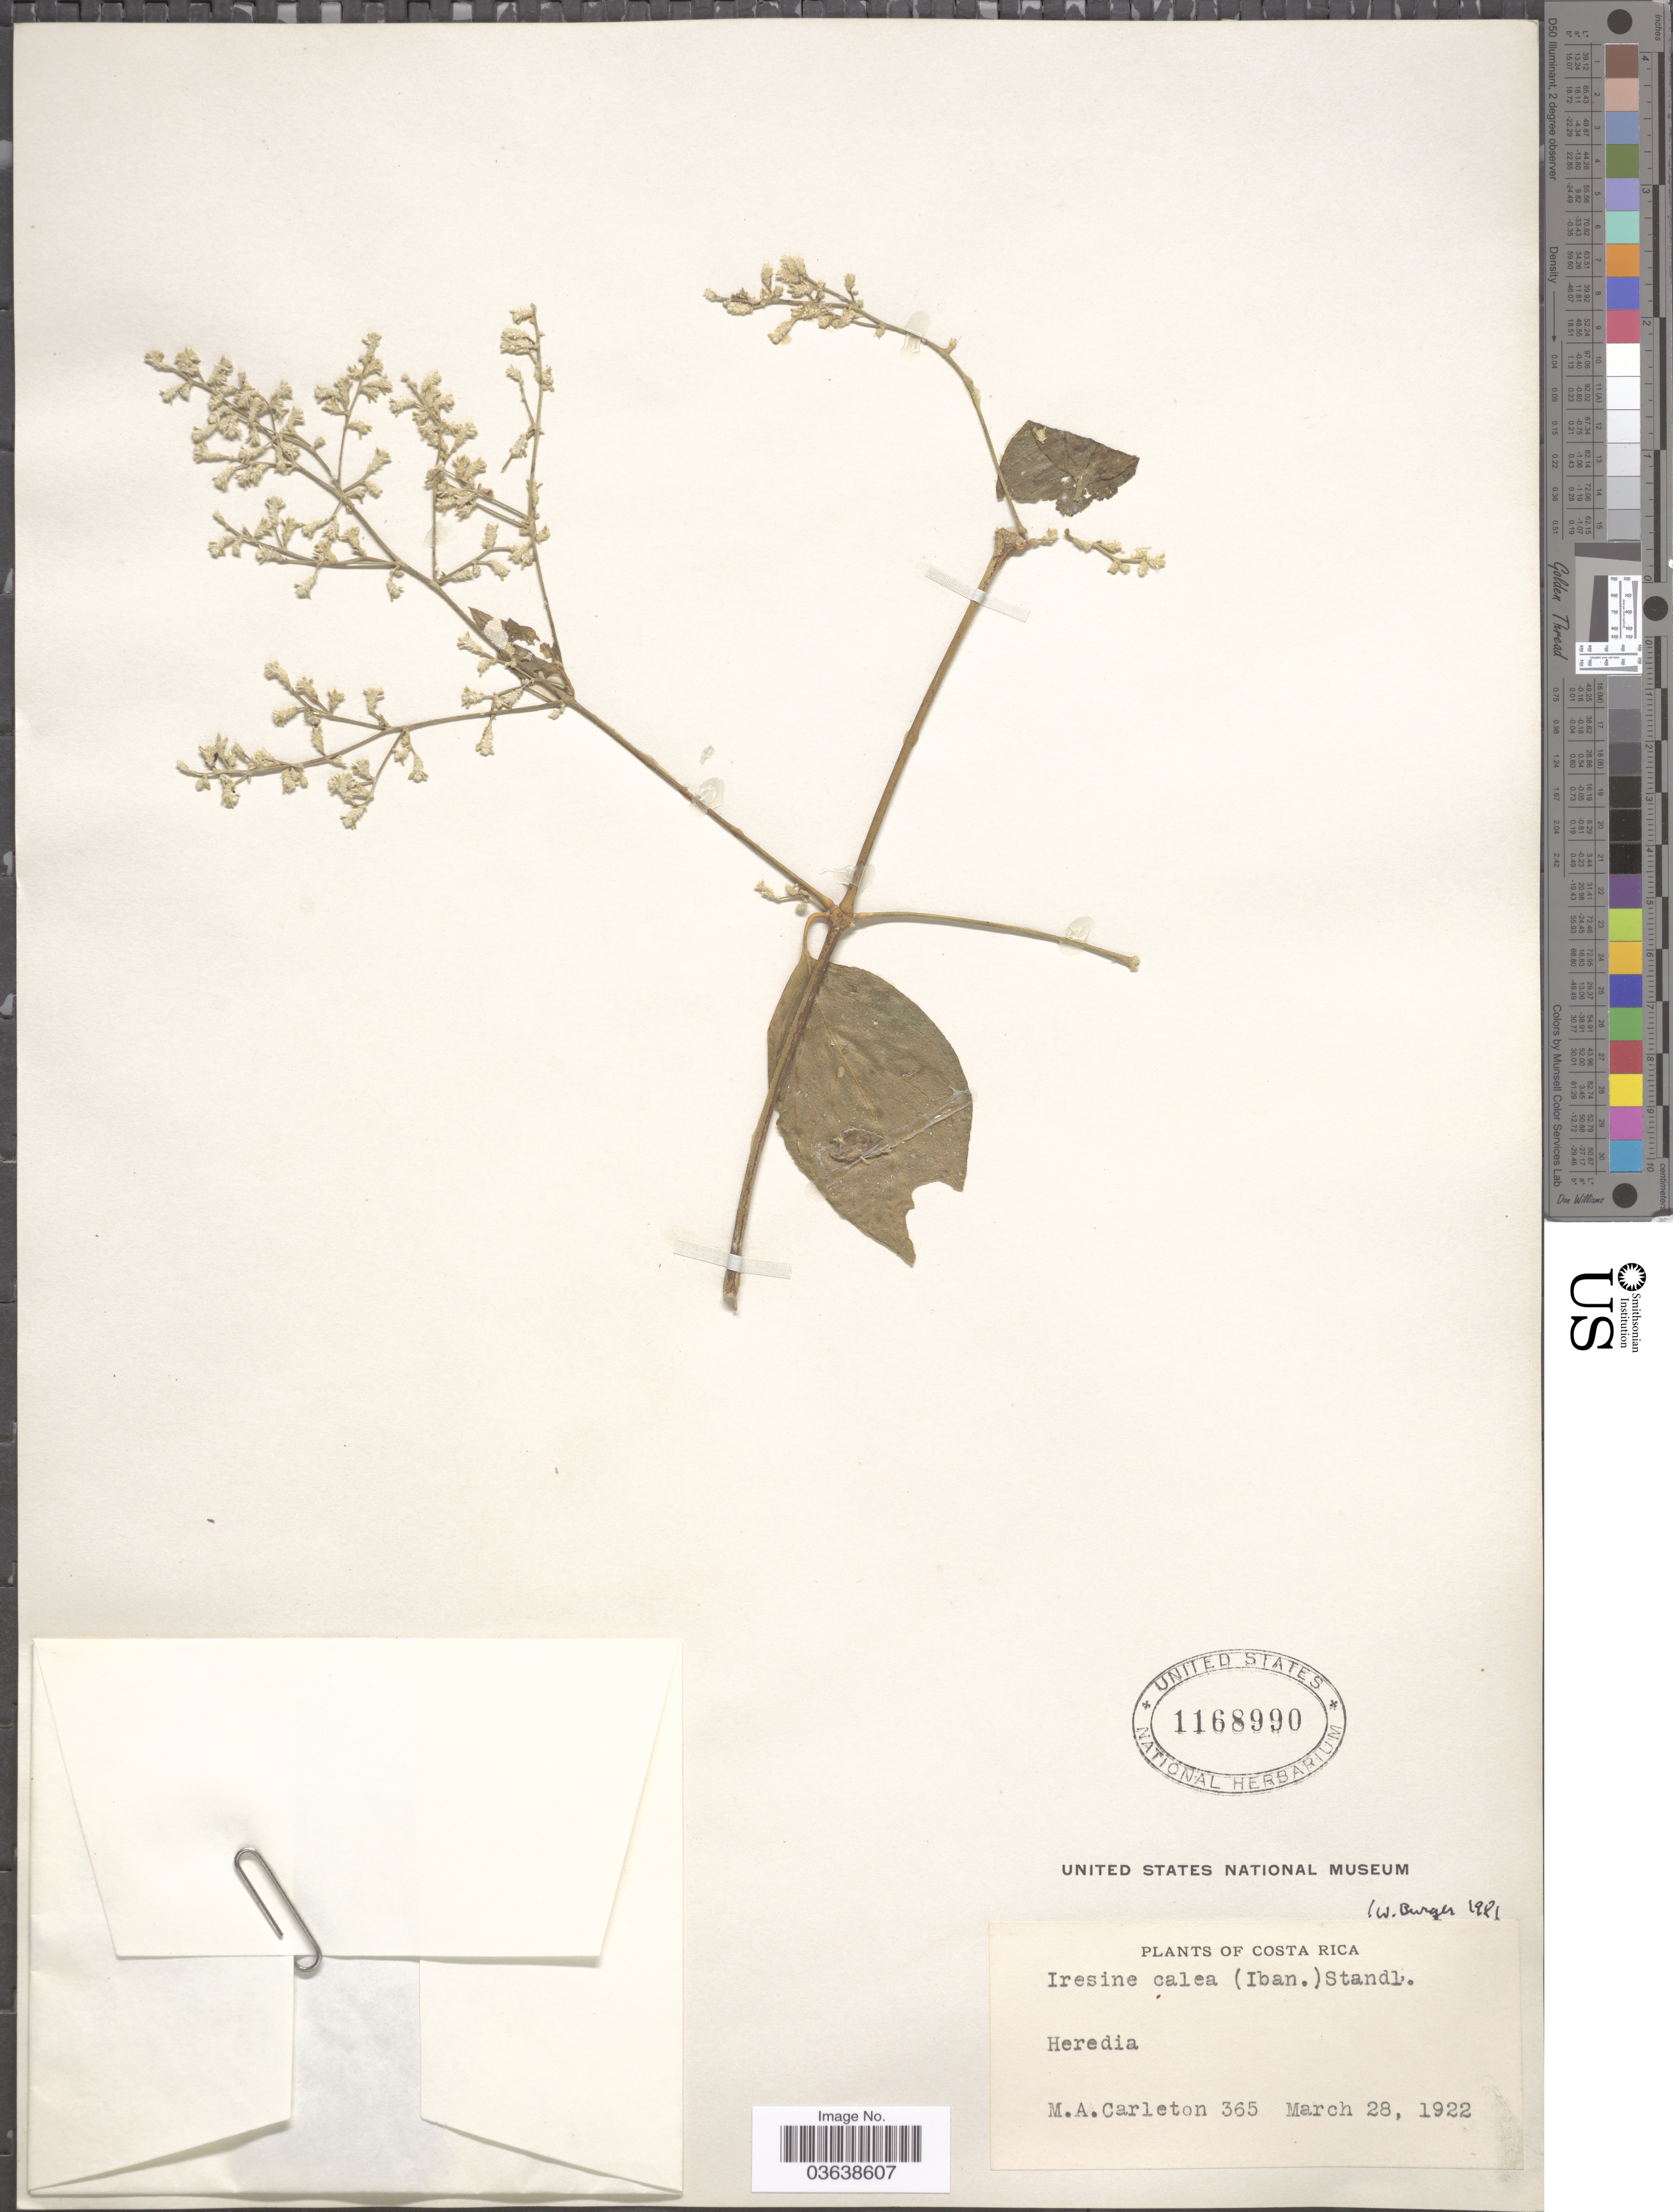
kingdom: Plantae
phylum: Tracheophyta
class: Magnoliopsida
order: Caryophyllales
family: Amaranthaceae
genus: Iresine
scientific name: Iresine calea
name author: (Ibáñez) Standl.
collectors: M. A. Carleton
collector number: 365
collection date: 1922-03-28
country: Costa Rica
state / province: Heredia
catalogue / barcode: US 1168990